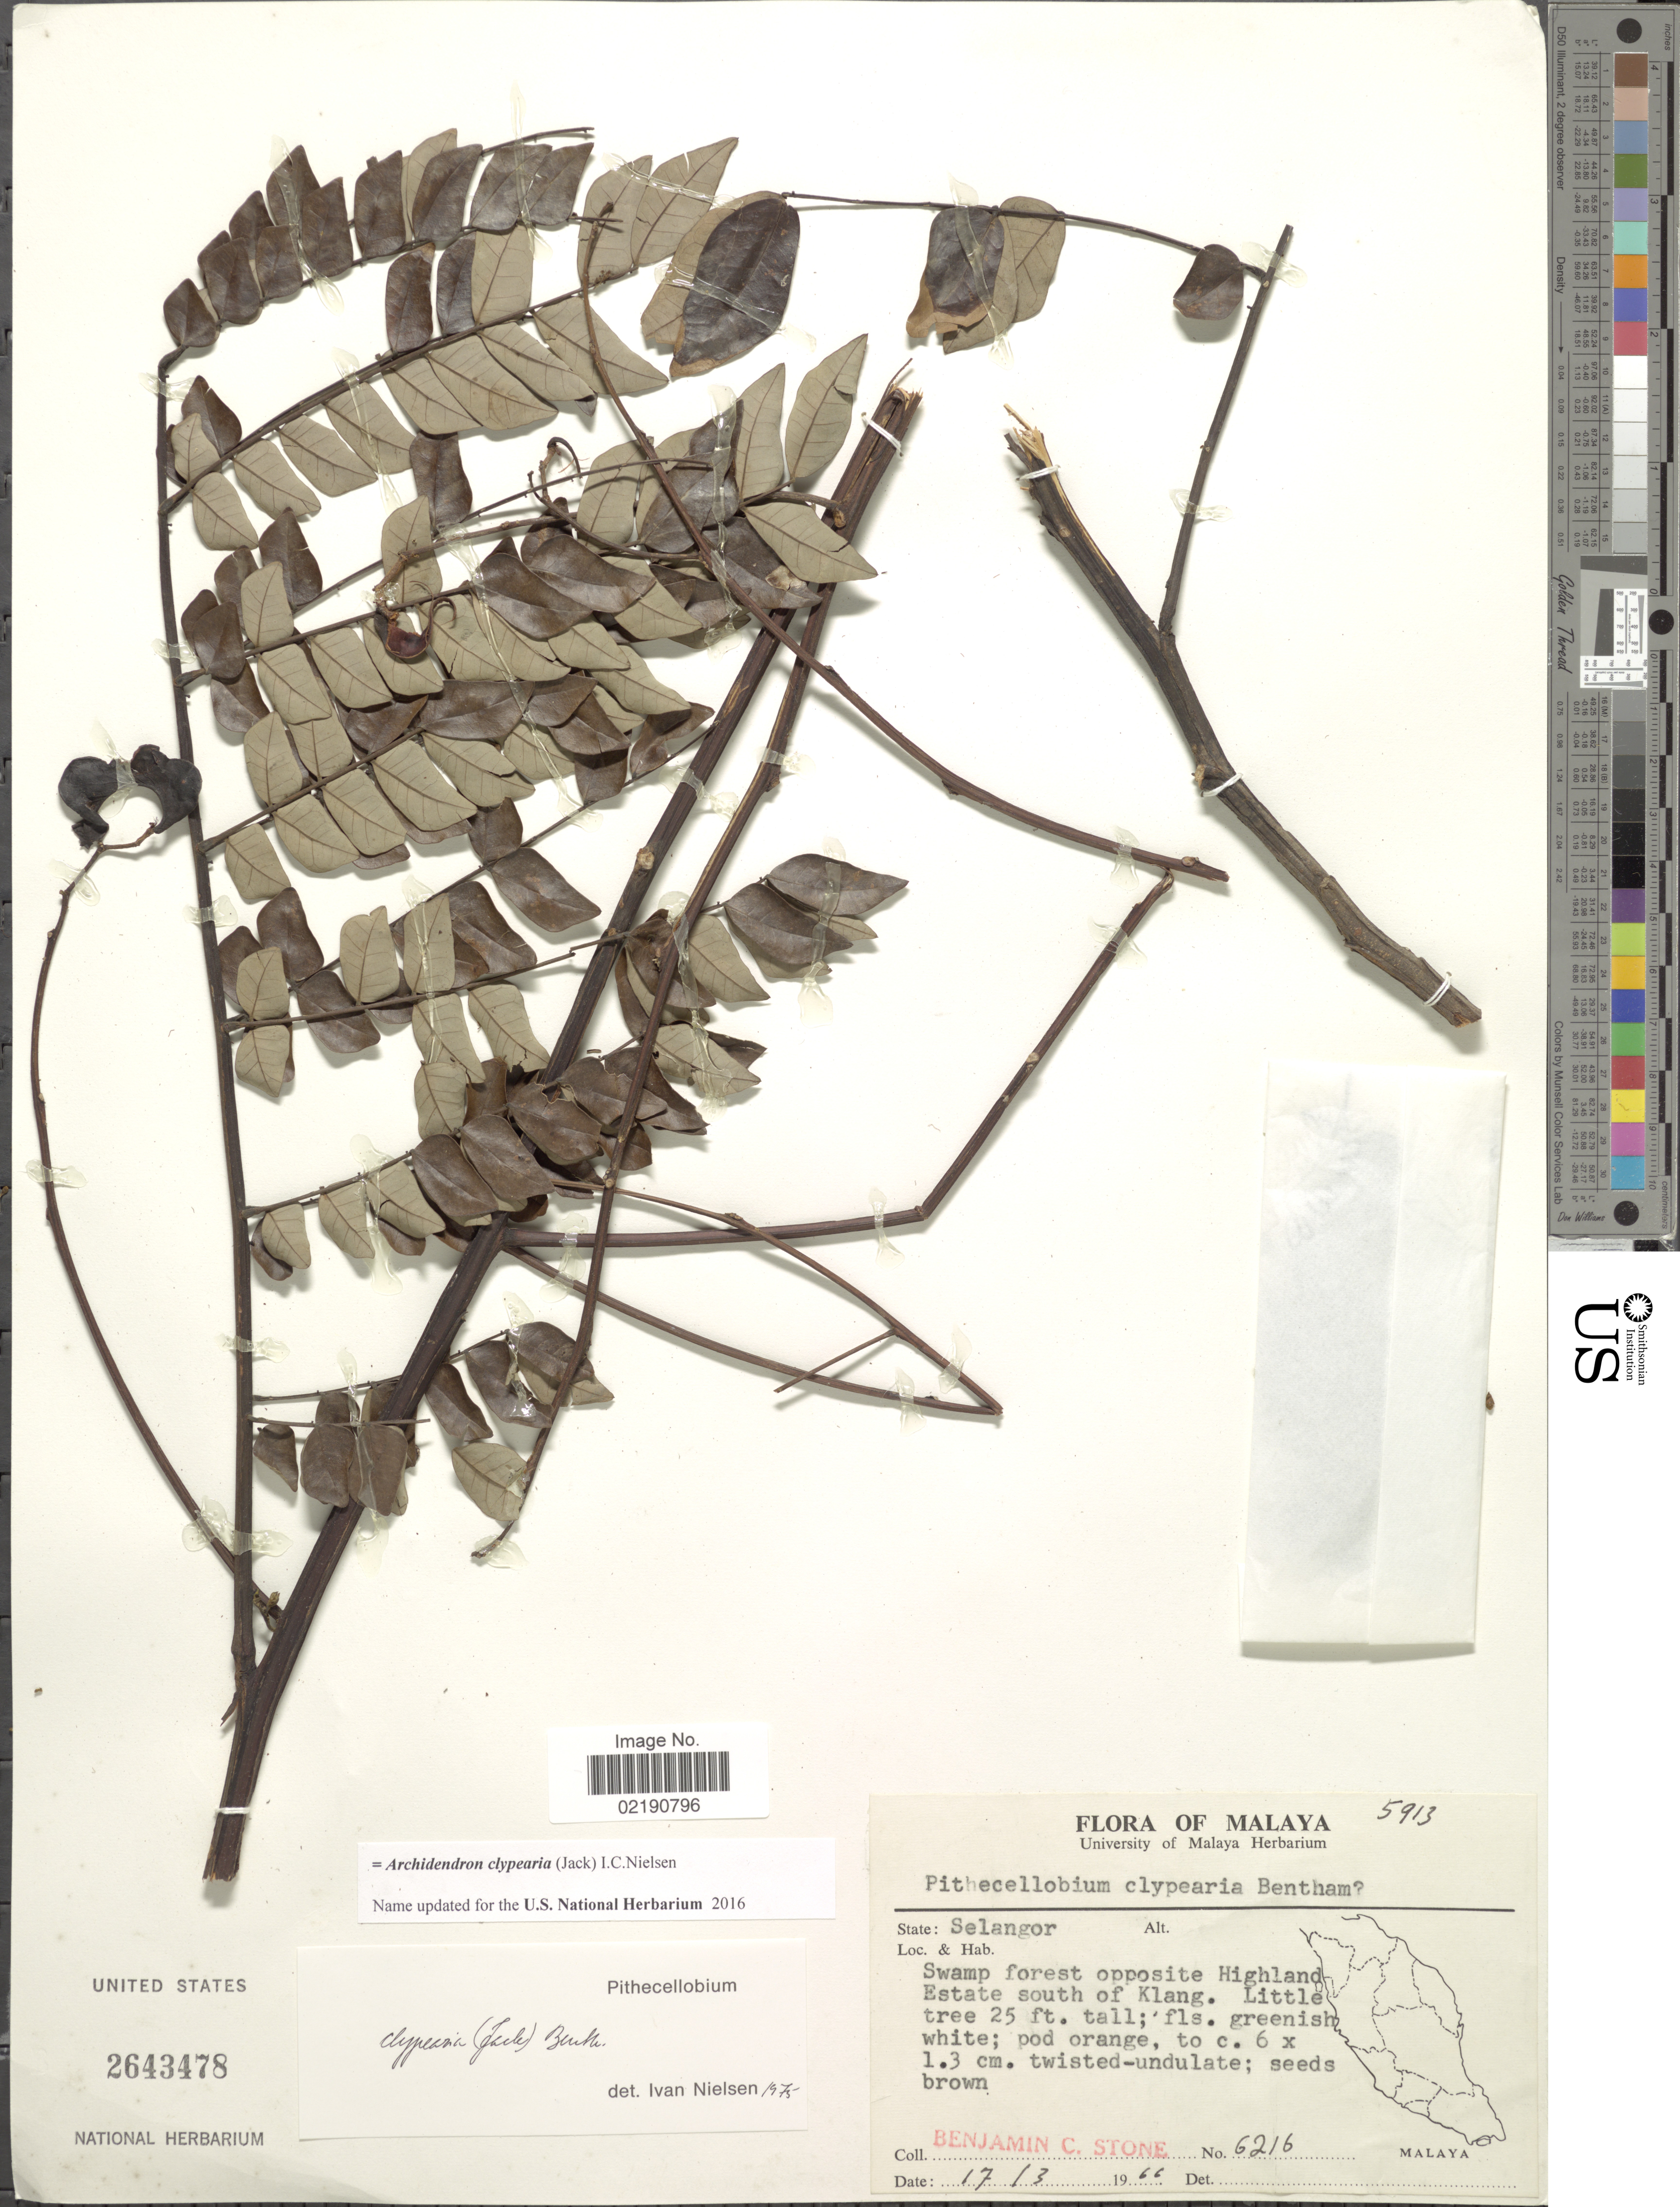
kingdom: Plantae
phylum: Tracheophyta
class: Magnoliopsida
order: Fabales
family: Fabaceae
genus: Archidendron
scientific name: Archidendron clypearia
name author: (Jack) I.C. Nielsen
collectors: B. C. Stone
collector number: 6216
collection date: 1966-03-17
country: Malaysia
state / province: Selangor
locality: Malaya, swamp forest opposite Highland Estate south of Klang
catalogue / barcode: US 2643478